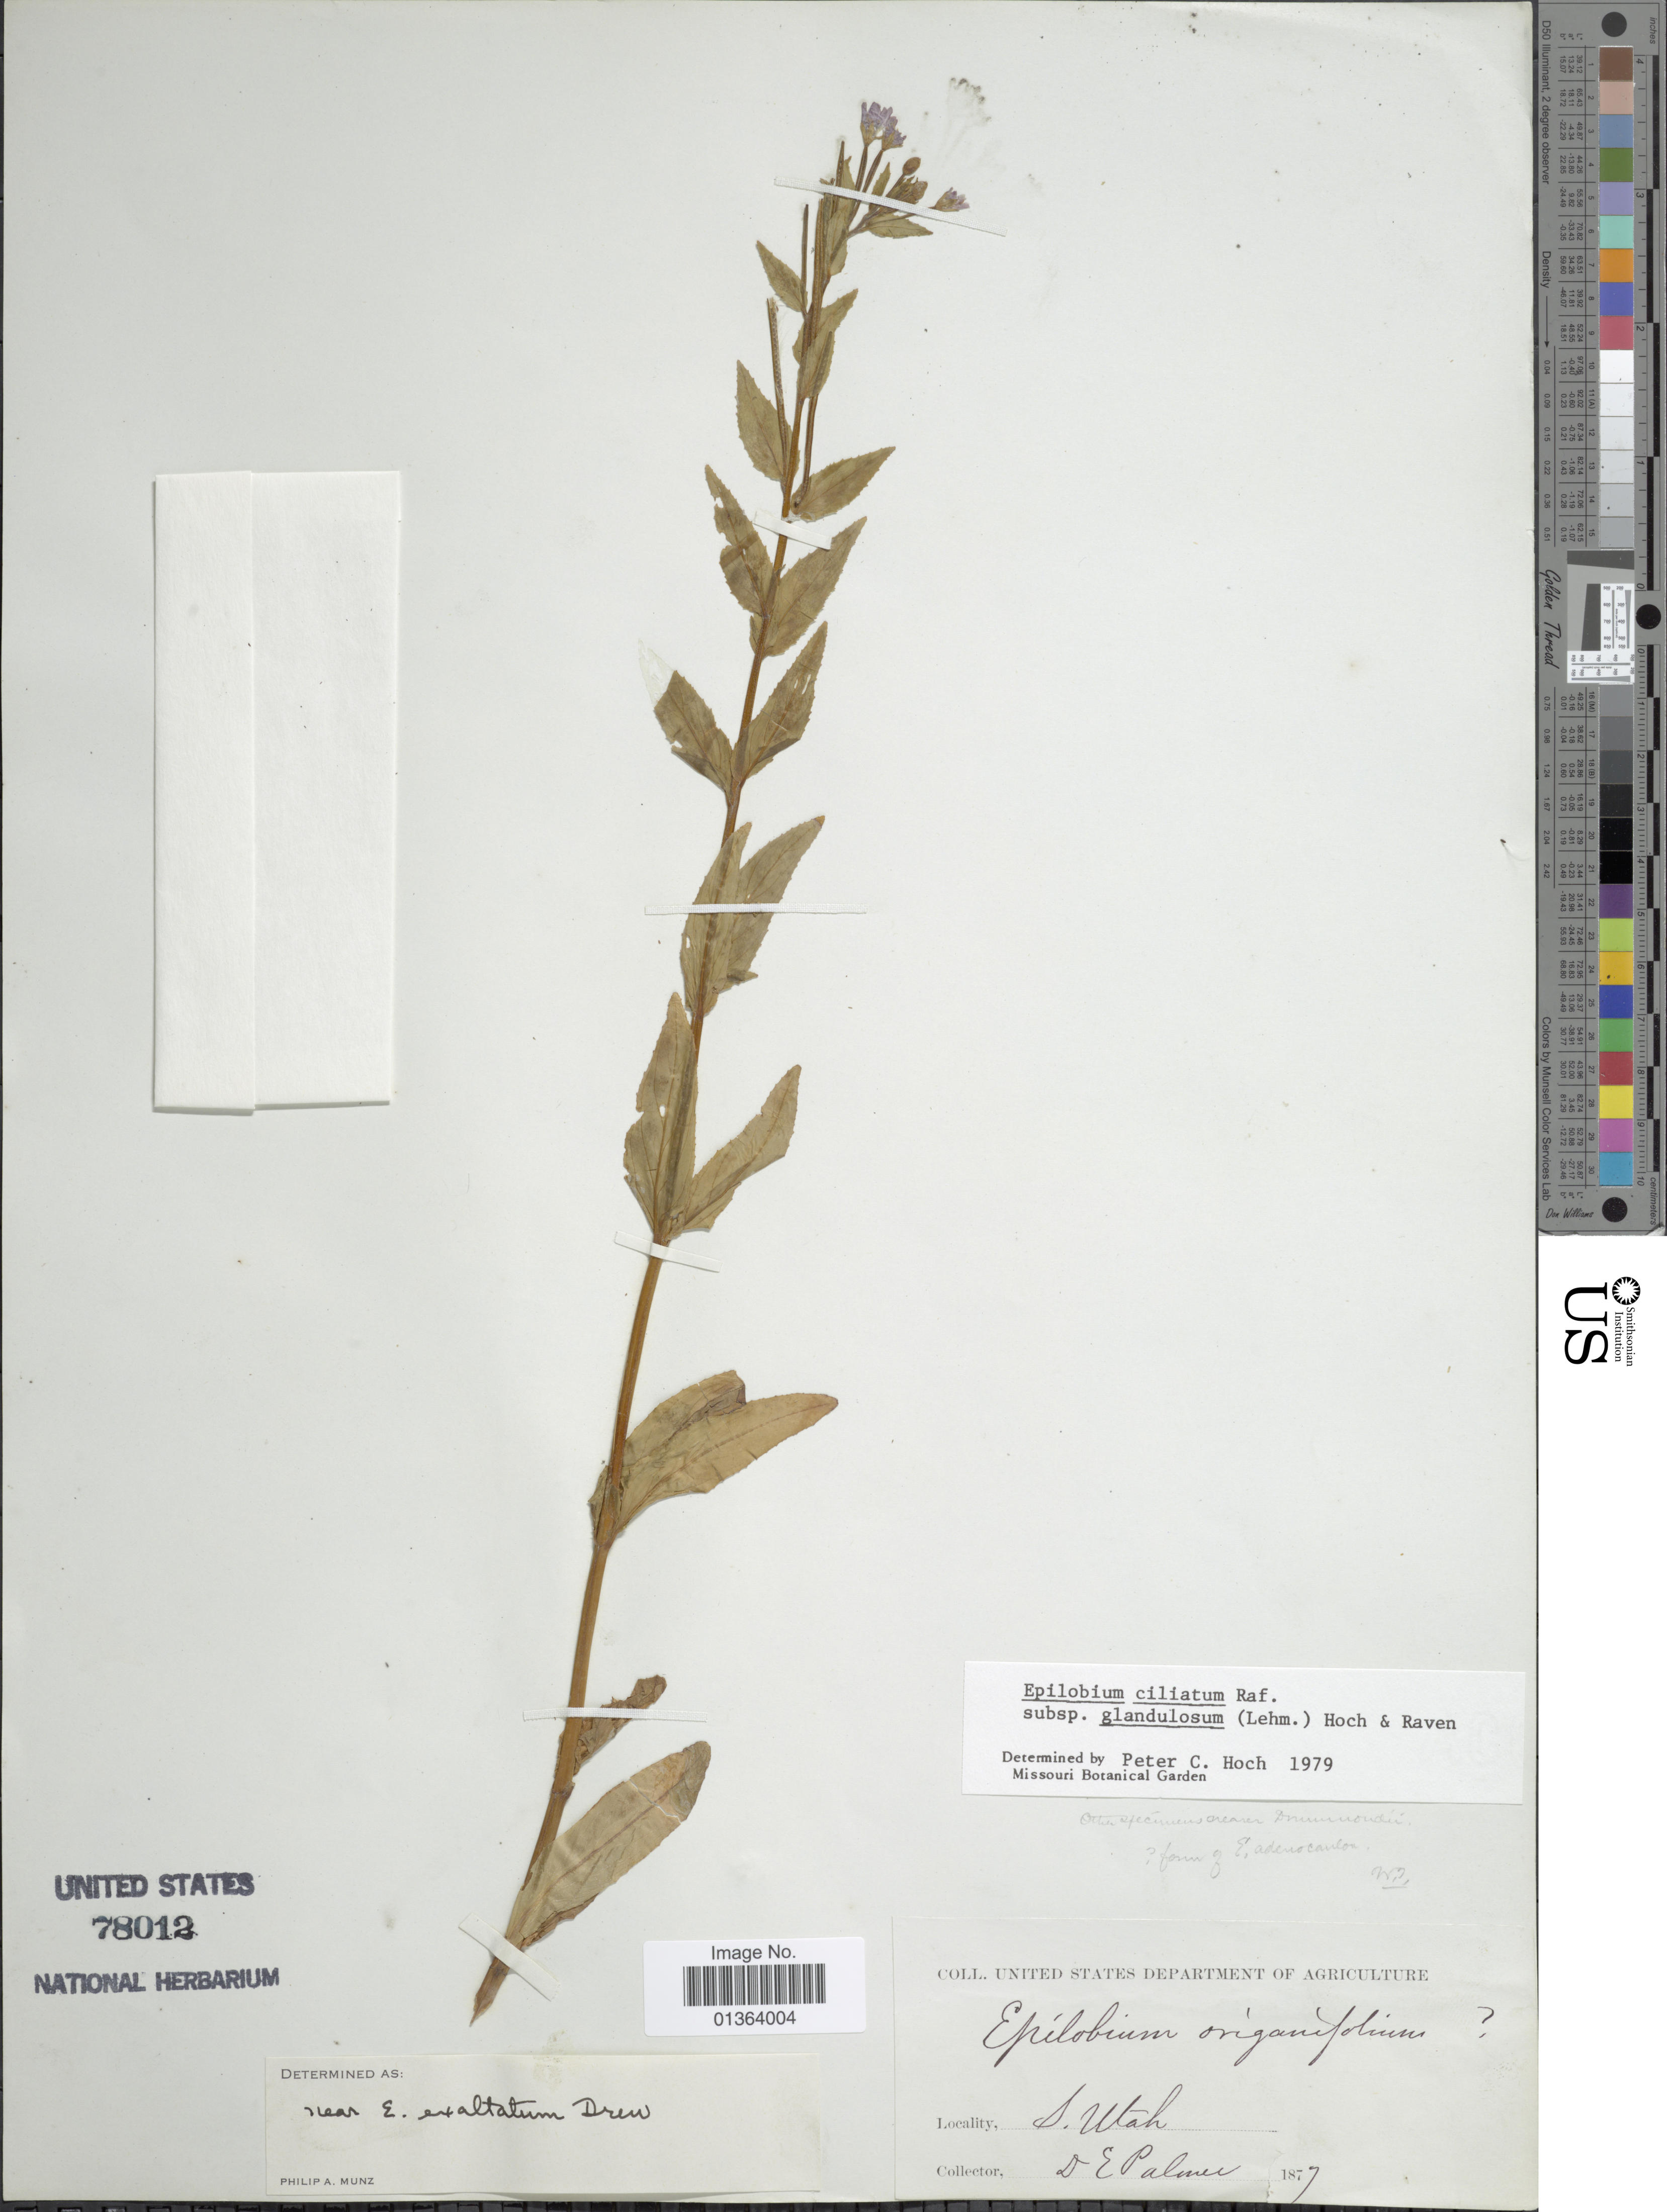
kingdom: Plantae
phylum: Tracheophyta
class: Magnoliopsida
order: Myrtales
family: Onagraceae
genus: Epilobium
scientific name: Epilobium ciliatum subsp. glandulosum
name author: (Lehm.) Hoch & P.H. Raven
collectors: D. E. Palmer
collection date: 1877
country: United States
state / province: Utah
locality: S. Utah.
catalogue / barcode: US 78012